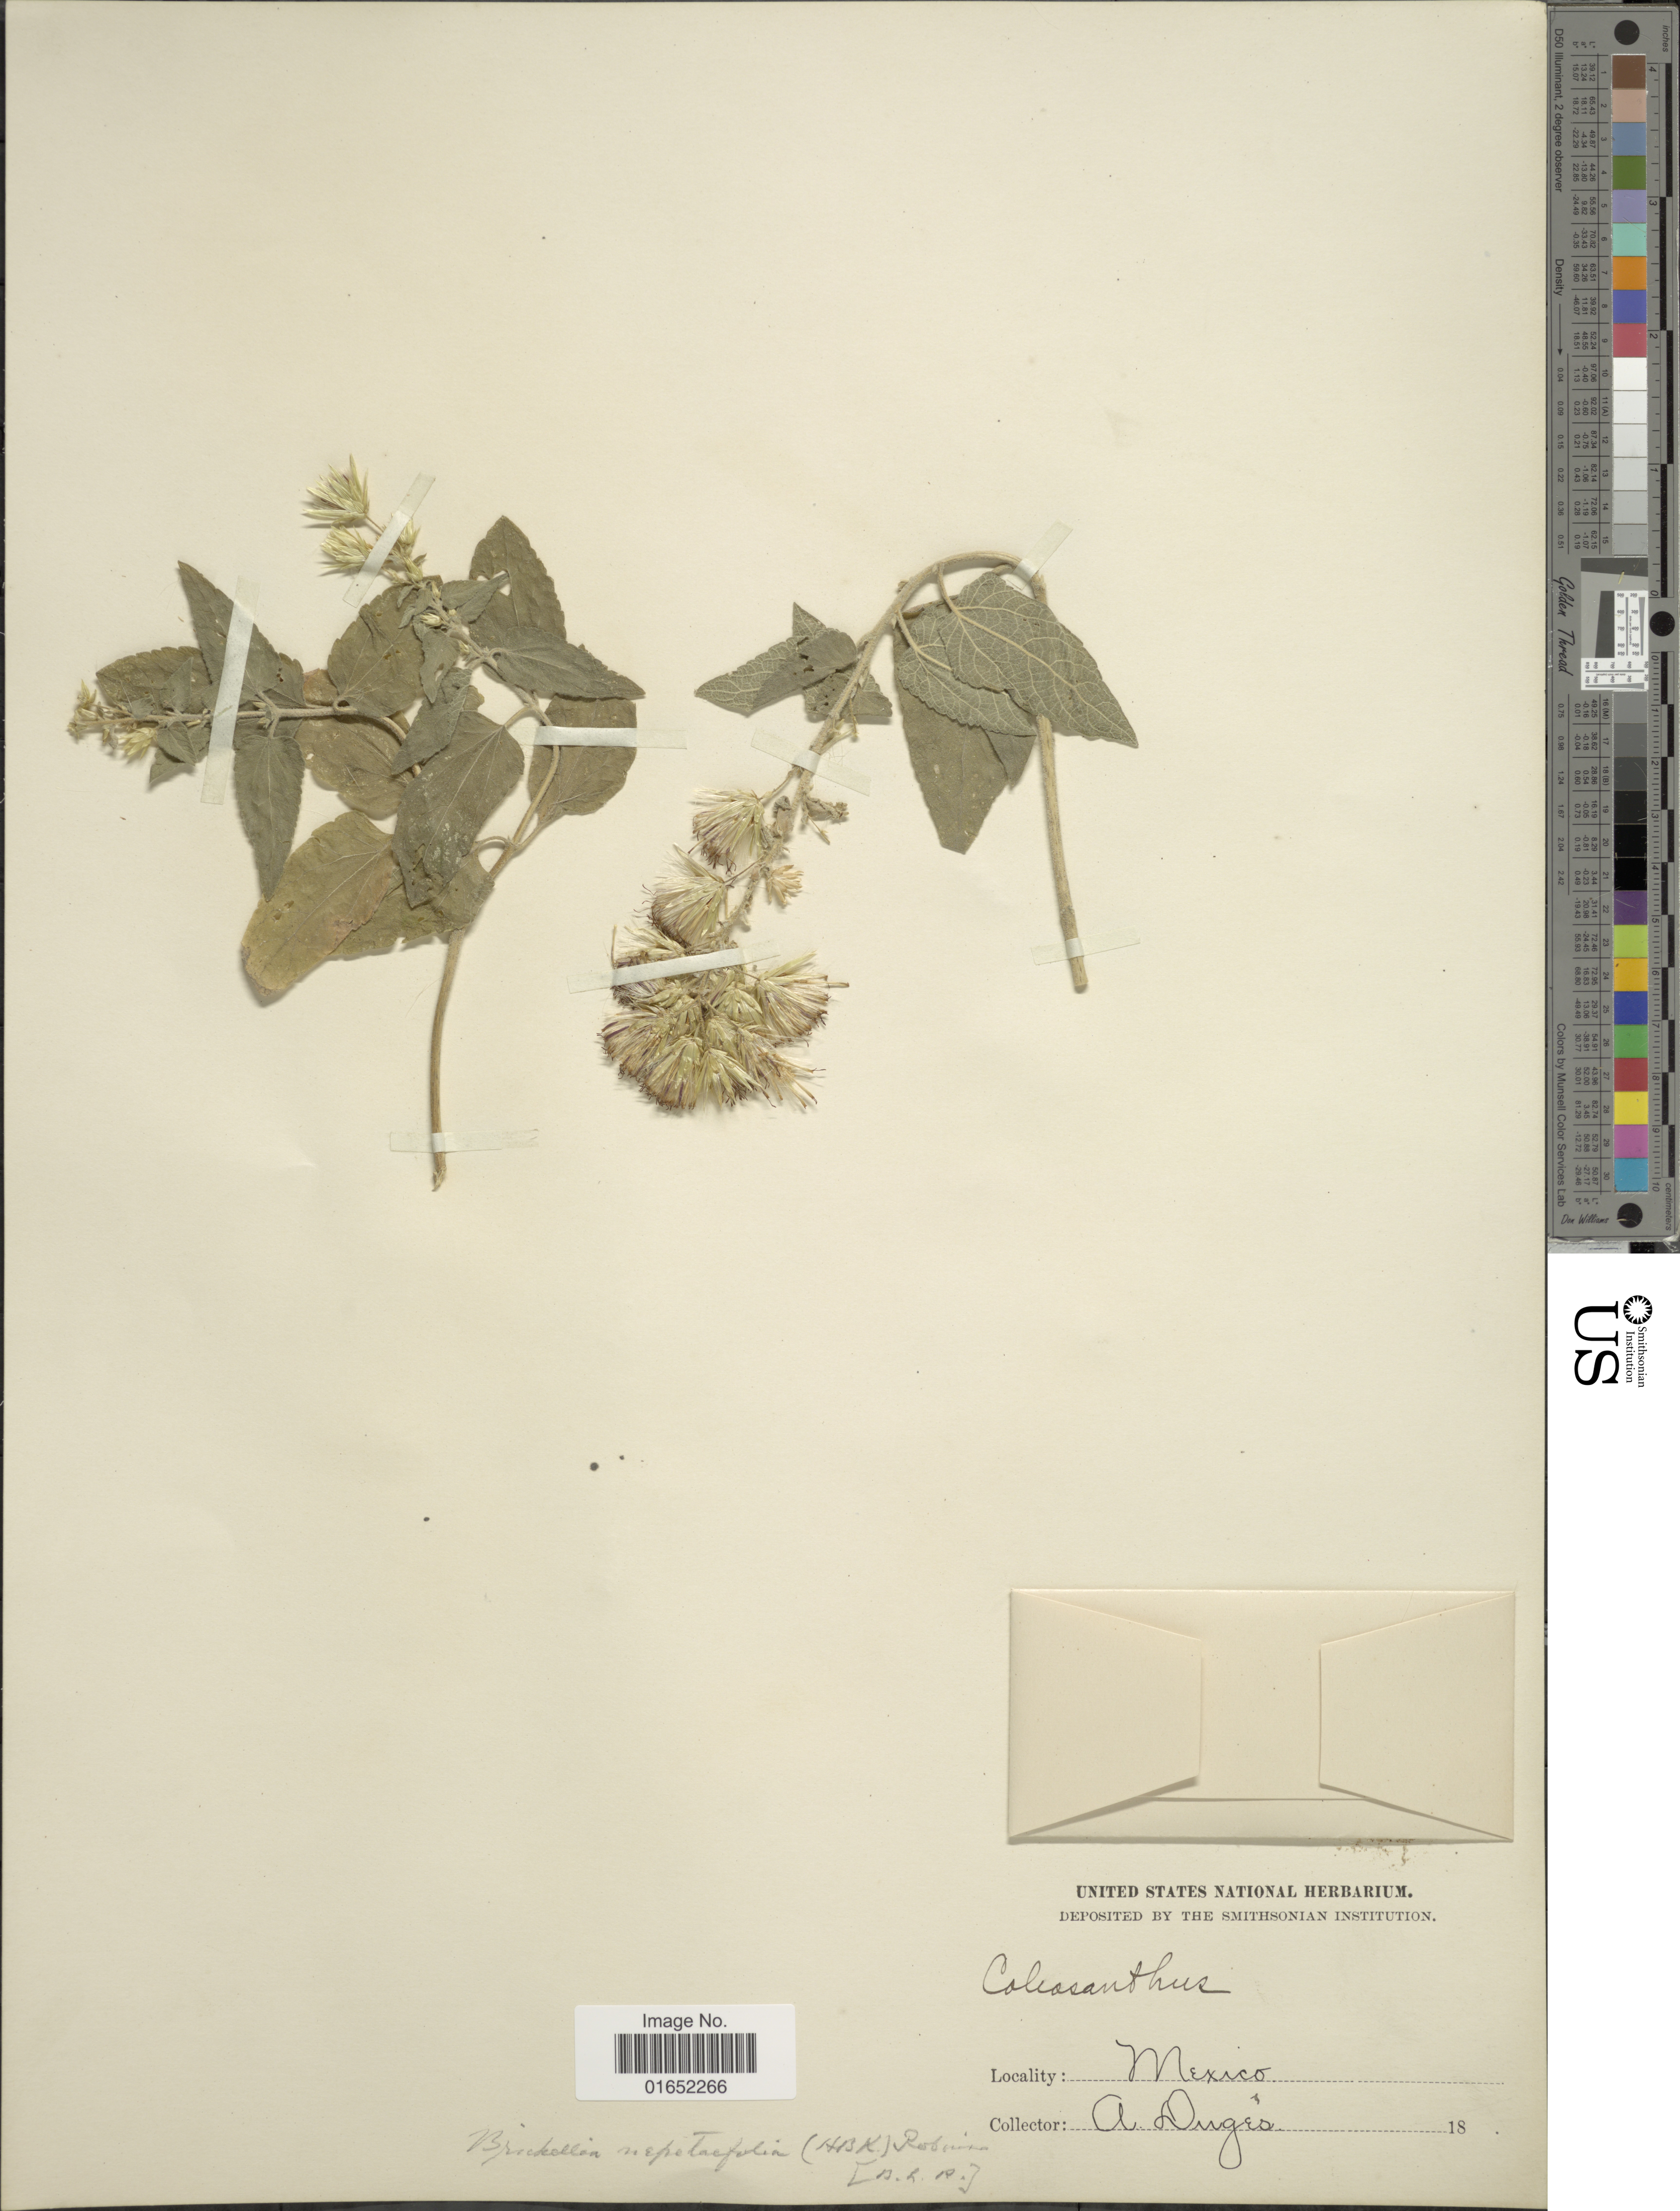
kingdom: Plantae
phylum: Tracheophyta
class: Magnoliopsida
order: Asterales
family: Asteraceae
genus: Brickellia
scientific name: Brickellia secundiflora var. nepetifolia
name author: (Kunth) B.L. Rob.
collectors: A. Duges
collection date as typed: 18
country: Mexico